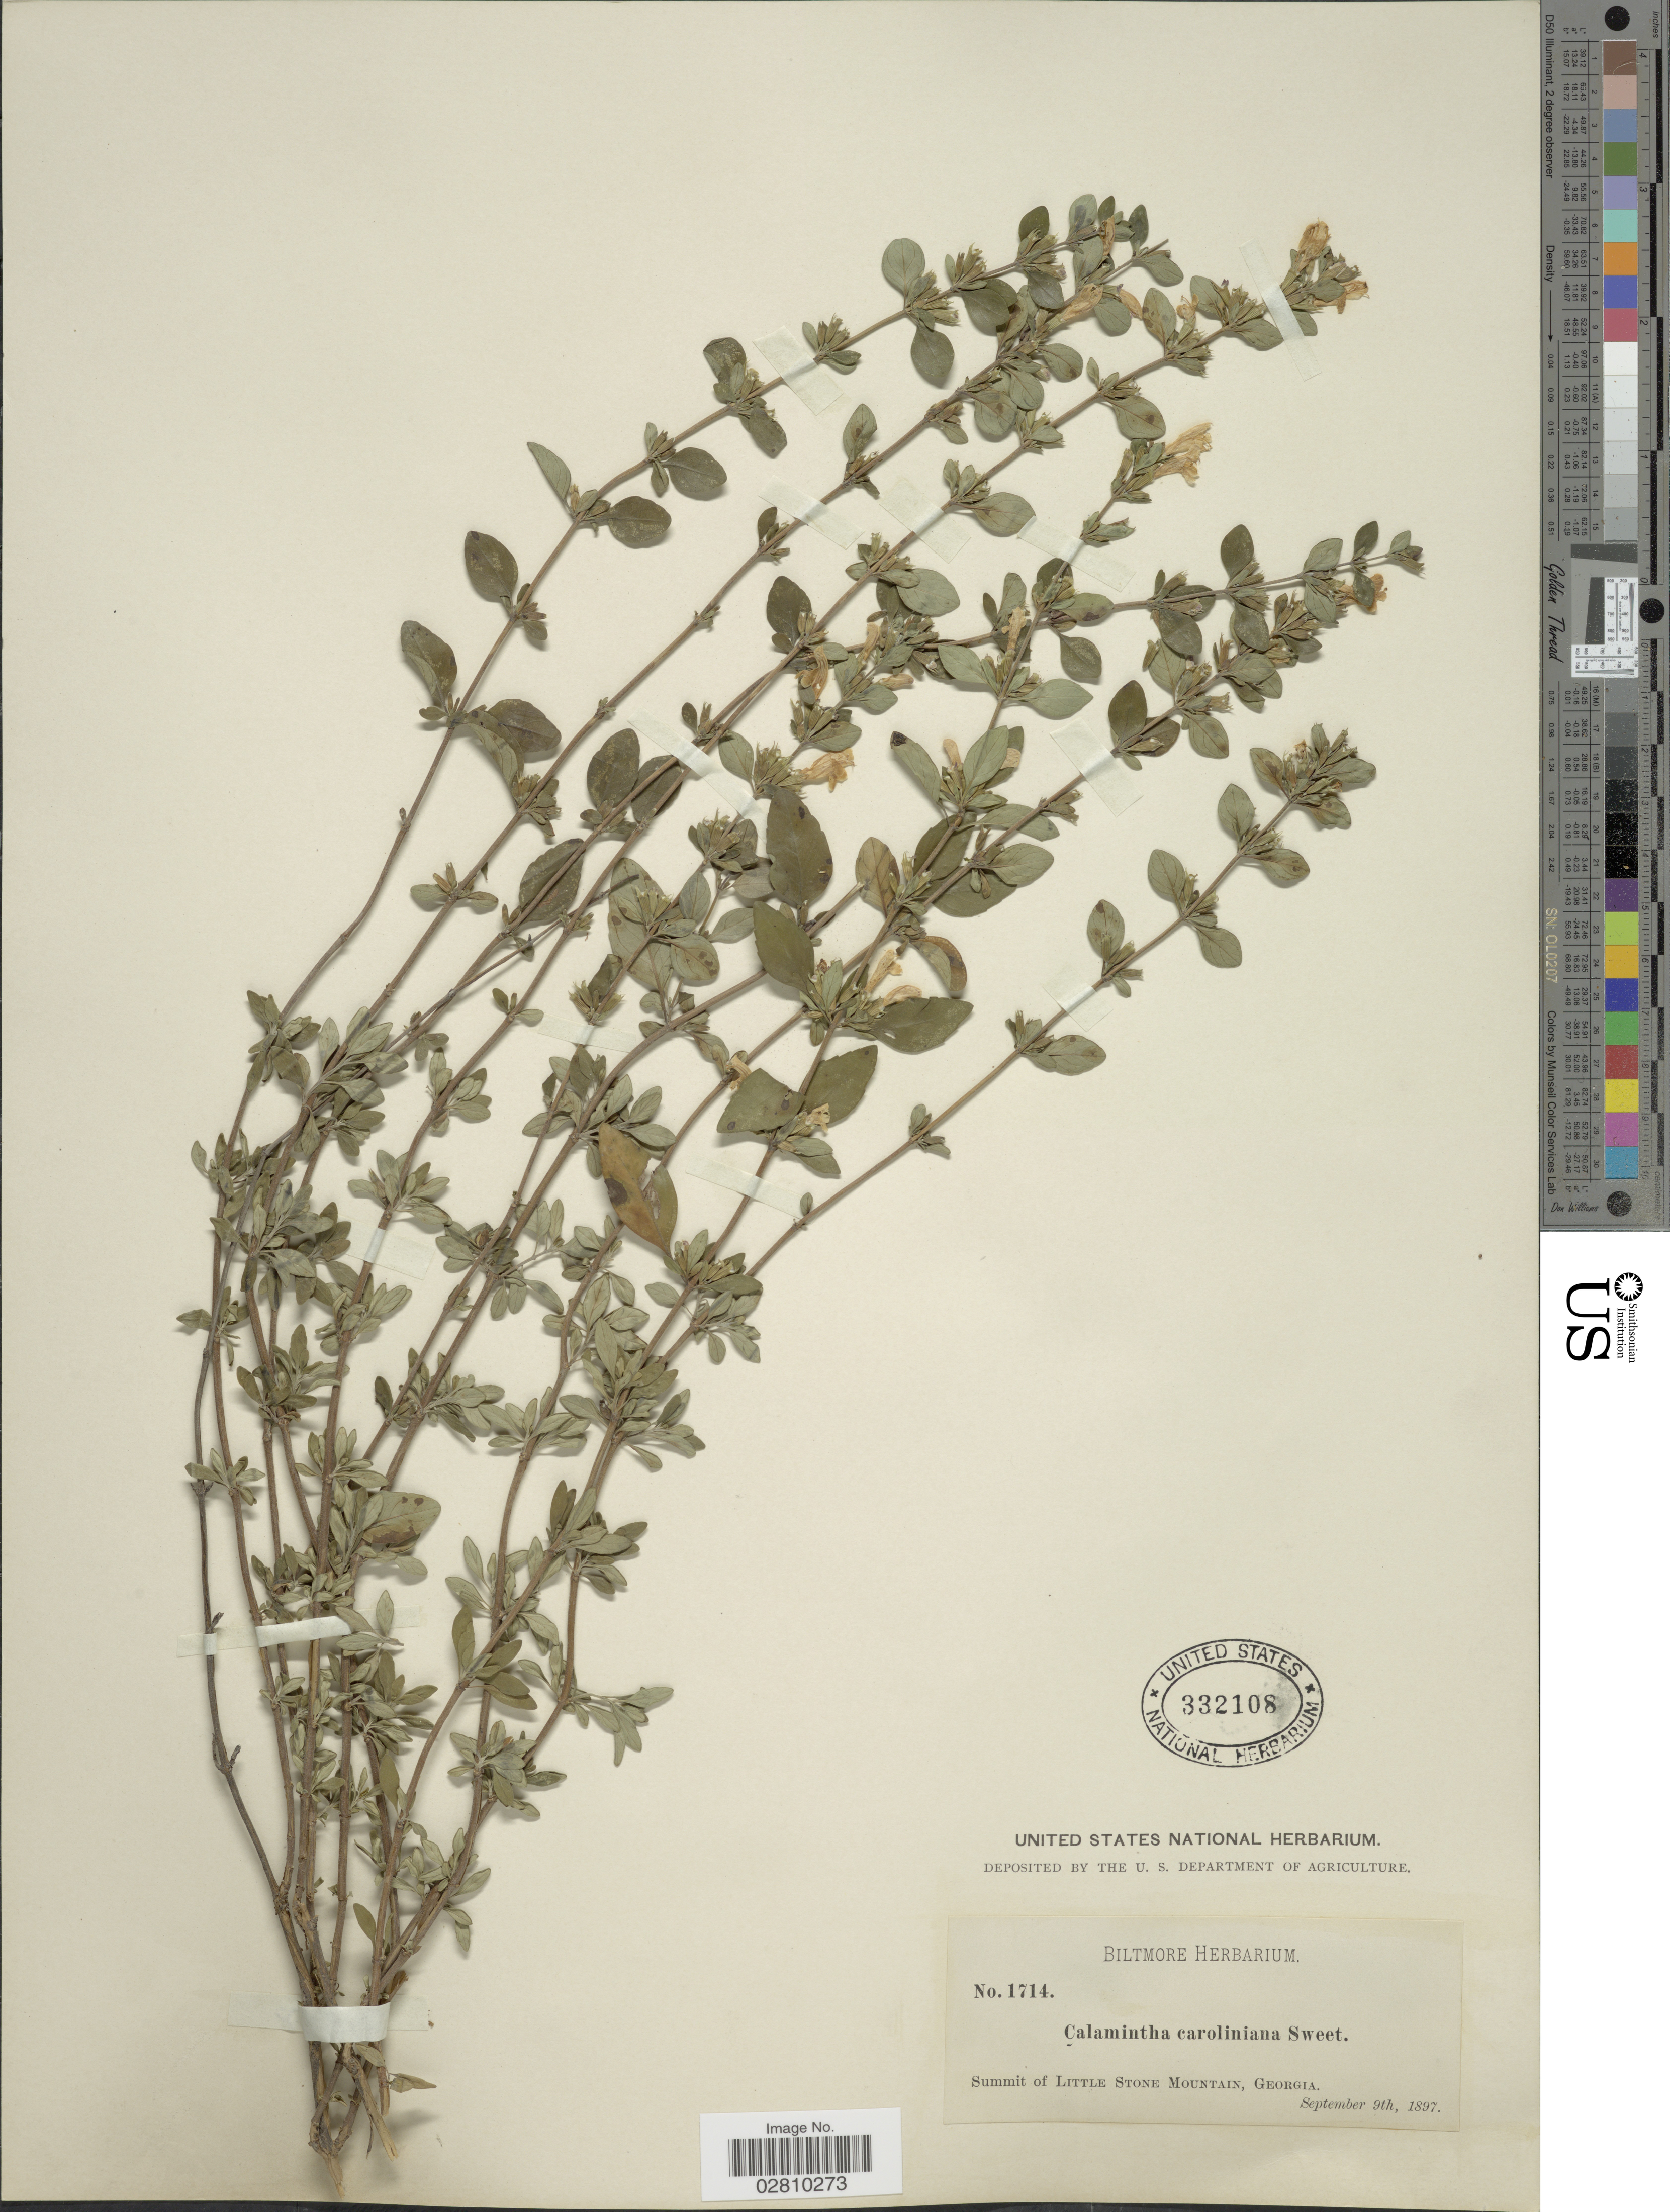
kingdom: Plantae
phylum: Tracheophyta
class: Magnoliopsida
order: Lamiales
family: Lamiaceae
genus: Clinopodium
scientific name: Clinopodium carolinianum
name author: Mill.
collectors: ex herb. Biltmore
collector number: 1714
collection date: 1897-09-09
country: United States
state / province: Georgia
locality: Summit of Little Stone Mountain, Georgia.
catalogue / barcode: US 332108